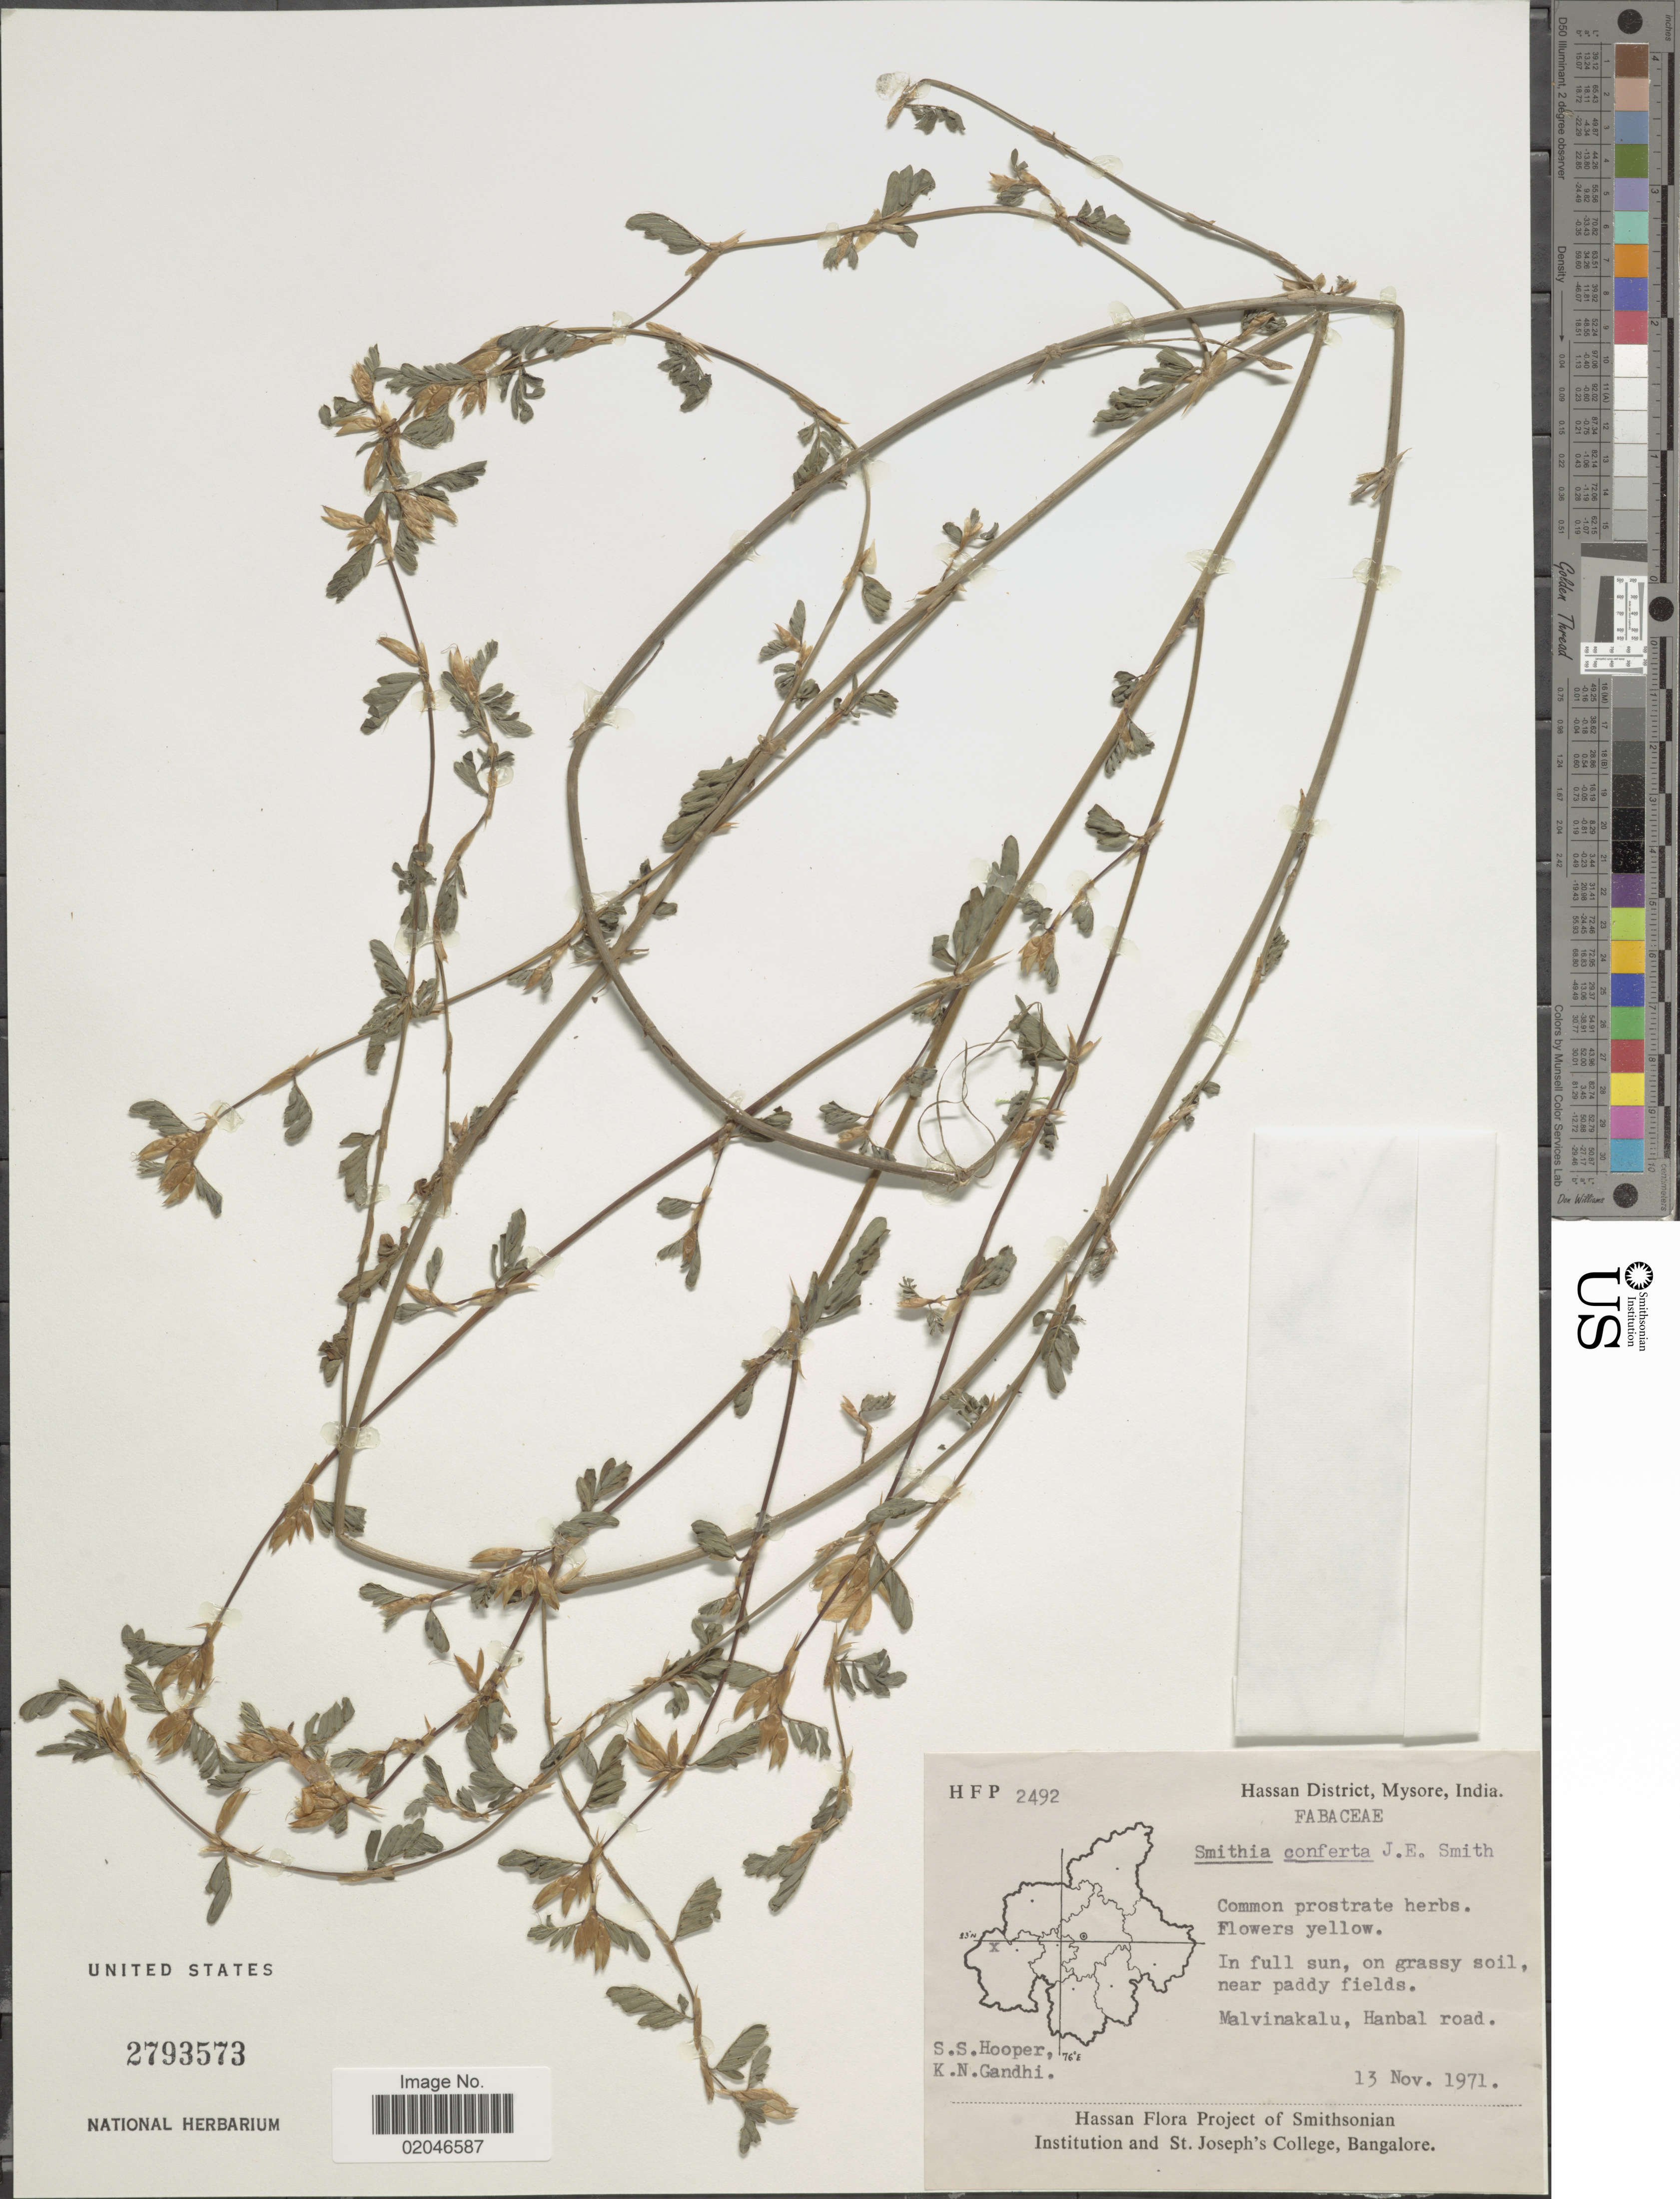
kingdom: Plantae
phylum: Tracheophyta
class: Magnoliopsida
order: Fabales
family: Fabaceae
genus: Smithia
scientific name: Smithia conferta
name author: Sm.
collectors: S. S. Hooper & K. N. Gandhi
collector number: H F P 2492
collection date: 1971-11-13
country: India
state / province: Karnataka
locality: Hassan District, Myosre, In full sun, on grassy soil, near paddy fields. Malvinakalu, Hanbal road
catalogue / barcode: US 2793573